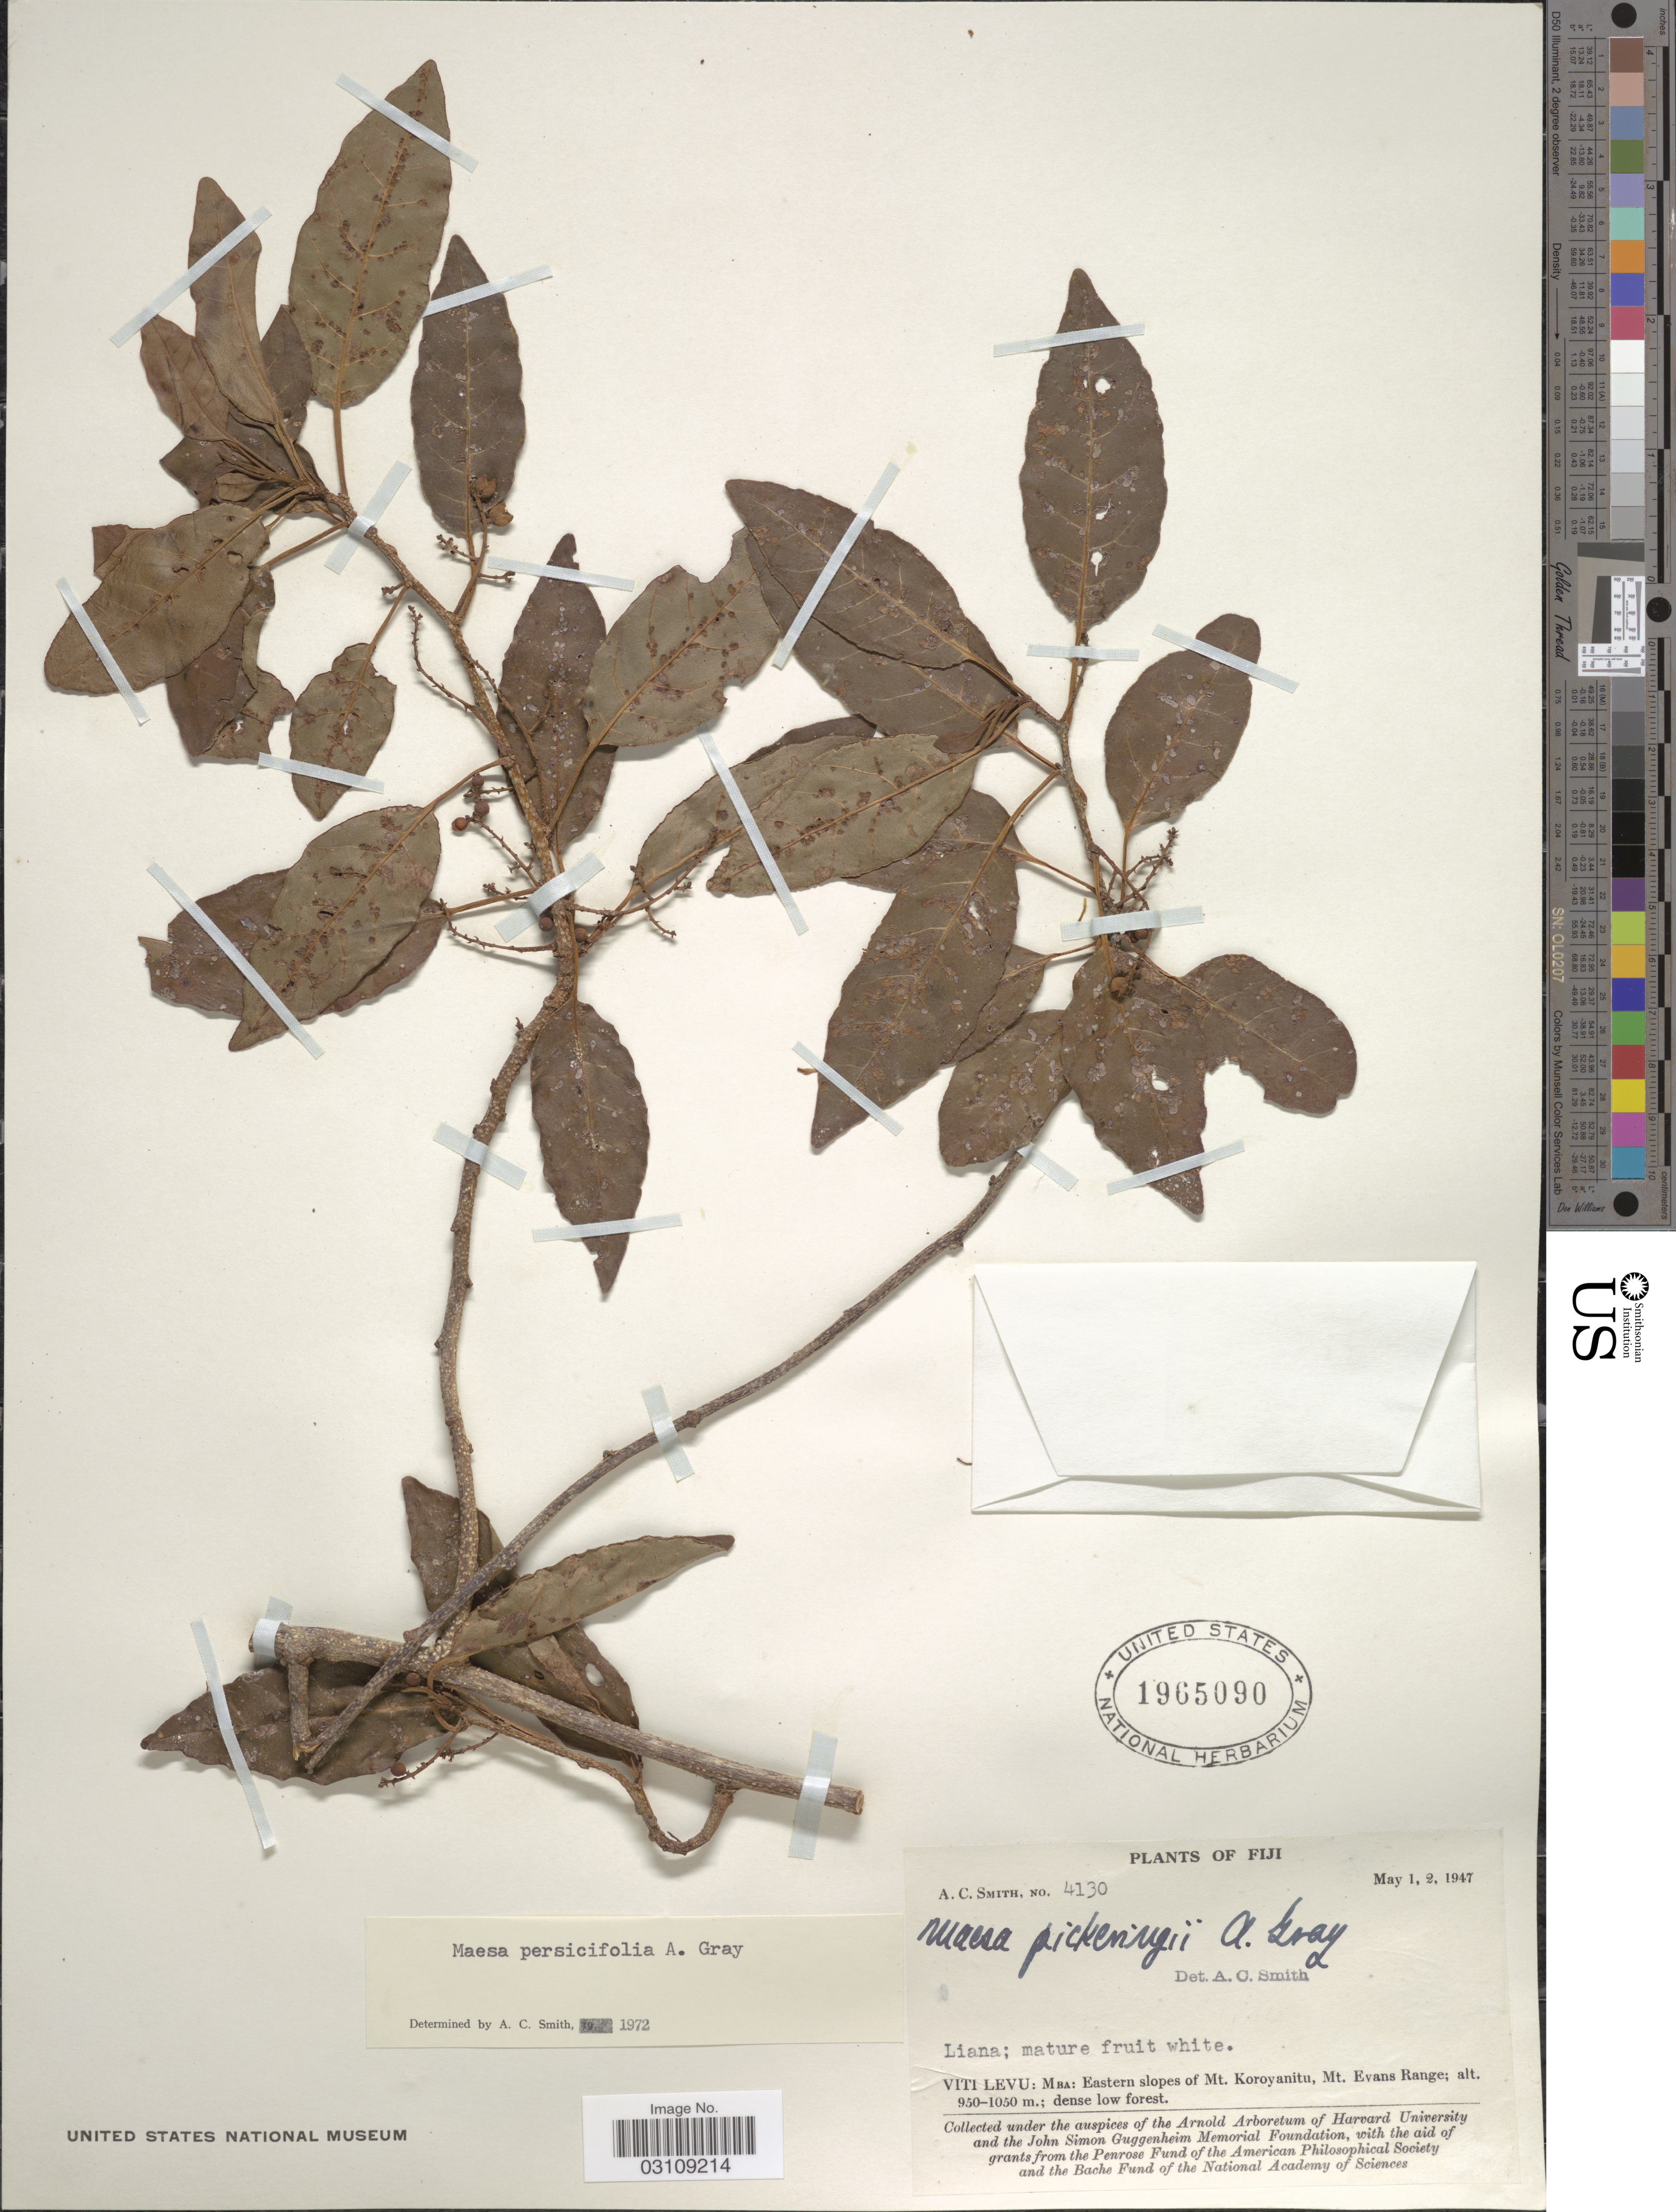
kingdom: Plantae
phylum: Tracheophyta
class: Magnoliopsida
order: Ericales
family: Primulaceae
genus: Maesa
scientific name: Maesa persicaefolia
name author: A. Gray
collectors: A. C. Smith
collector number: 4130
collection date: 1947-05-01/1947-05-02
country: Fiji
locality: Viti Levu: Mba: Eastern slopes of Mt. Koroyanitu, Mt. Evans Range.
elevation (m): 950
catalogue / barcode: US 1965090